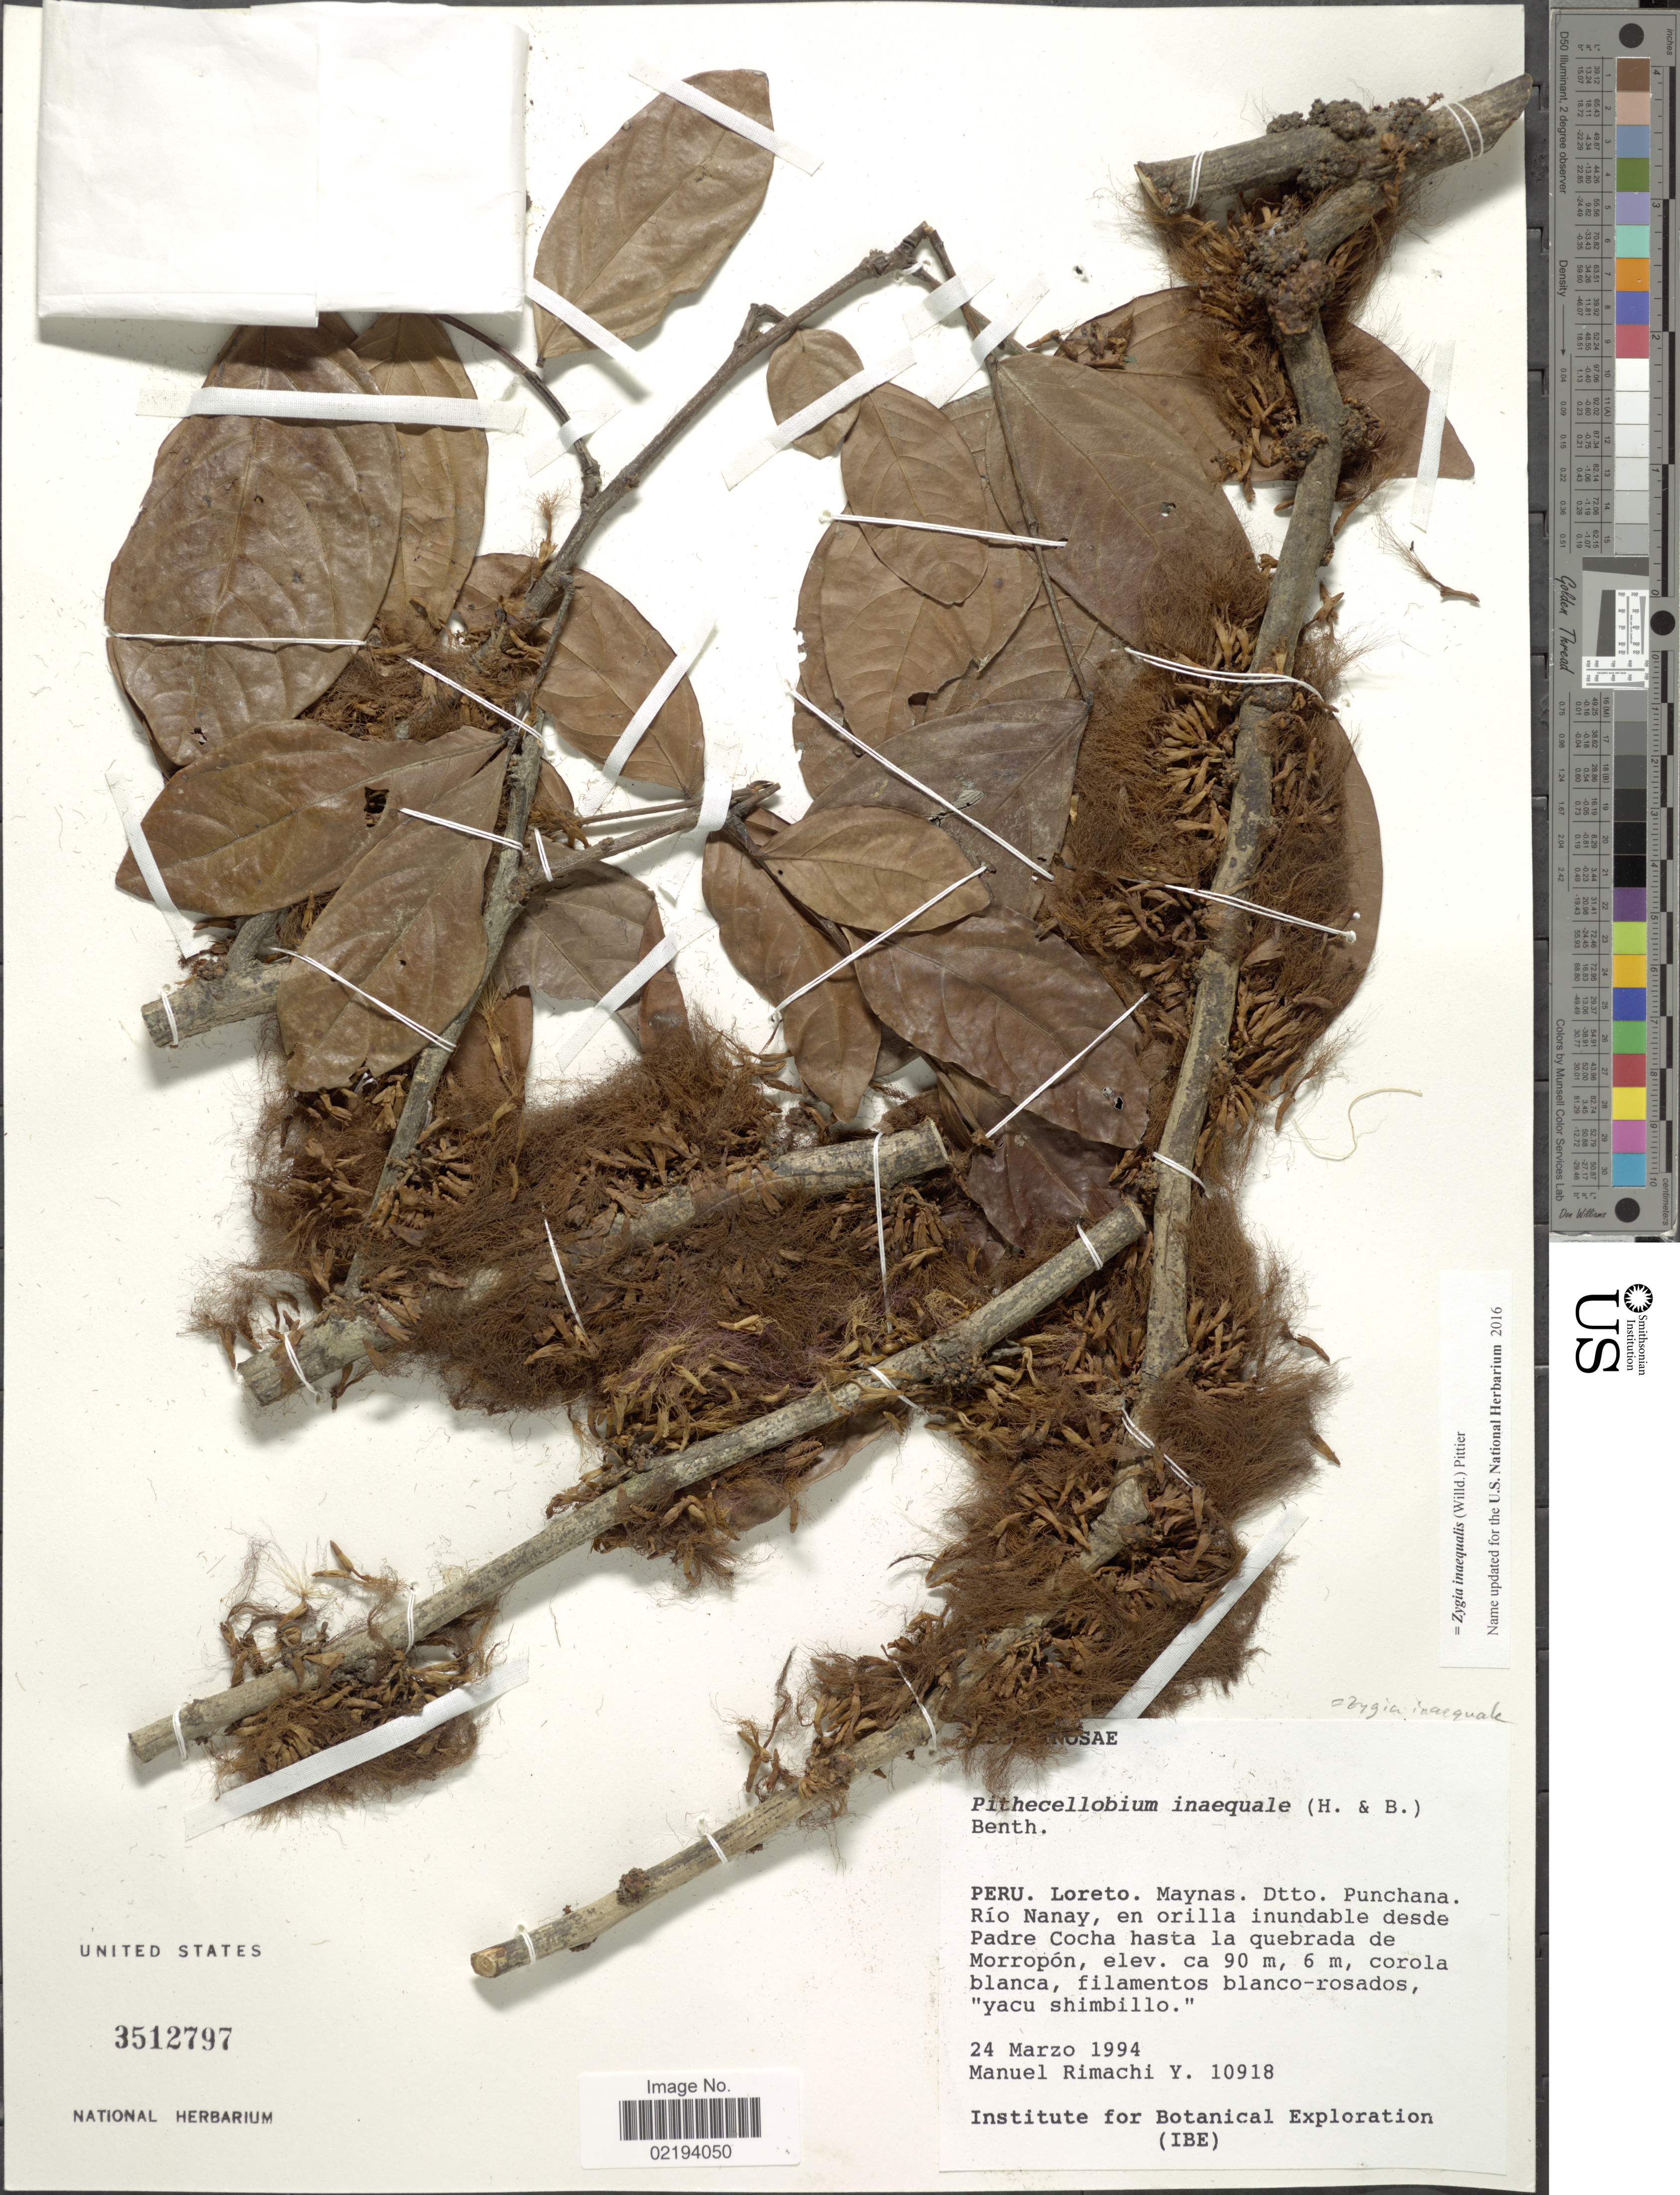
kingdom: Plantae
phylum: Tracheophyta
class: Magnoliopsida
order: Fabales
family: Fabaceae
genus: Zygia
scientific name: Zygia inaequalis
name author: (Humb. & Bonpl. ex Willd.) Pittier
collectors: M. Rimachi Y.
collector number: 10918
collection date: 1994-03-24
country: Peru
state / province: Loreto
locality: Maynas Dtto Punchana. Río Nanay, en orilla inundable desde Padre Cocha hasta la quebrada de Morropón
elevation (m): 90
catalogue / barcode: US 3512797